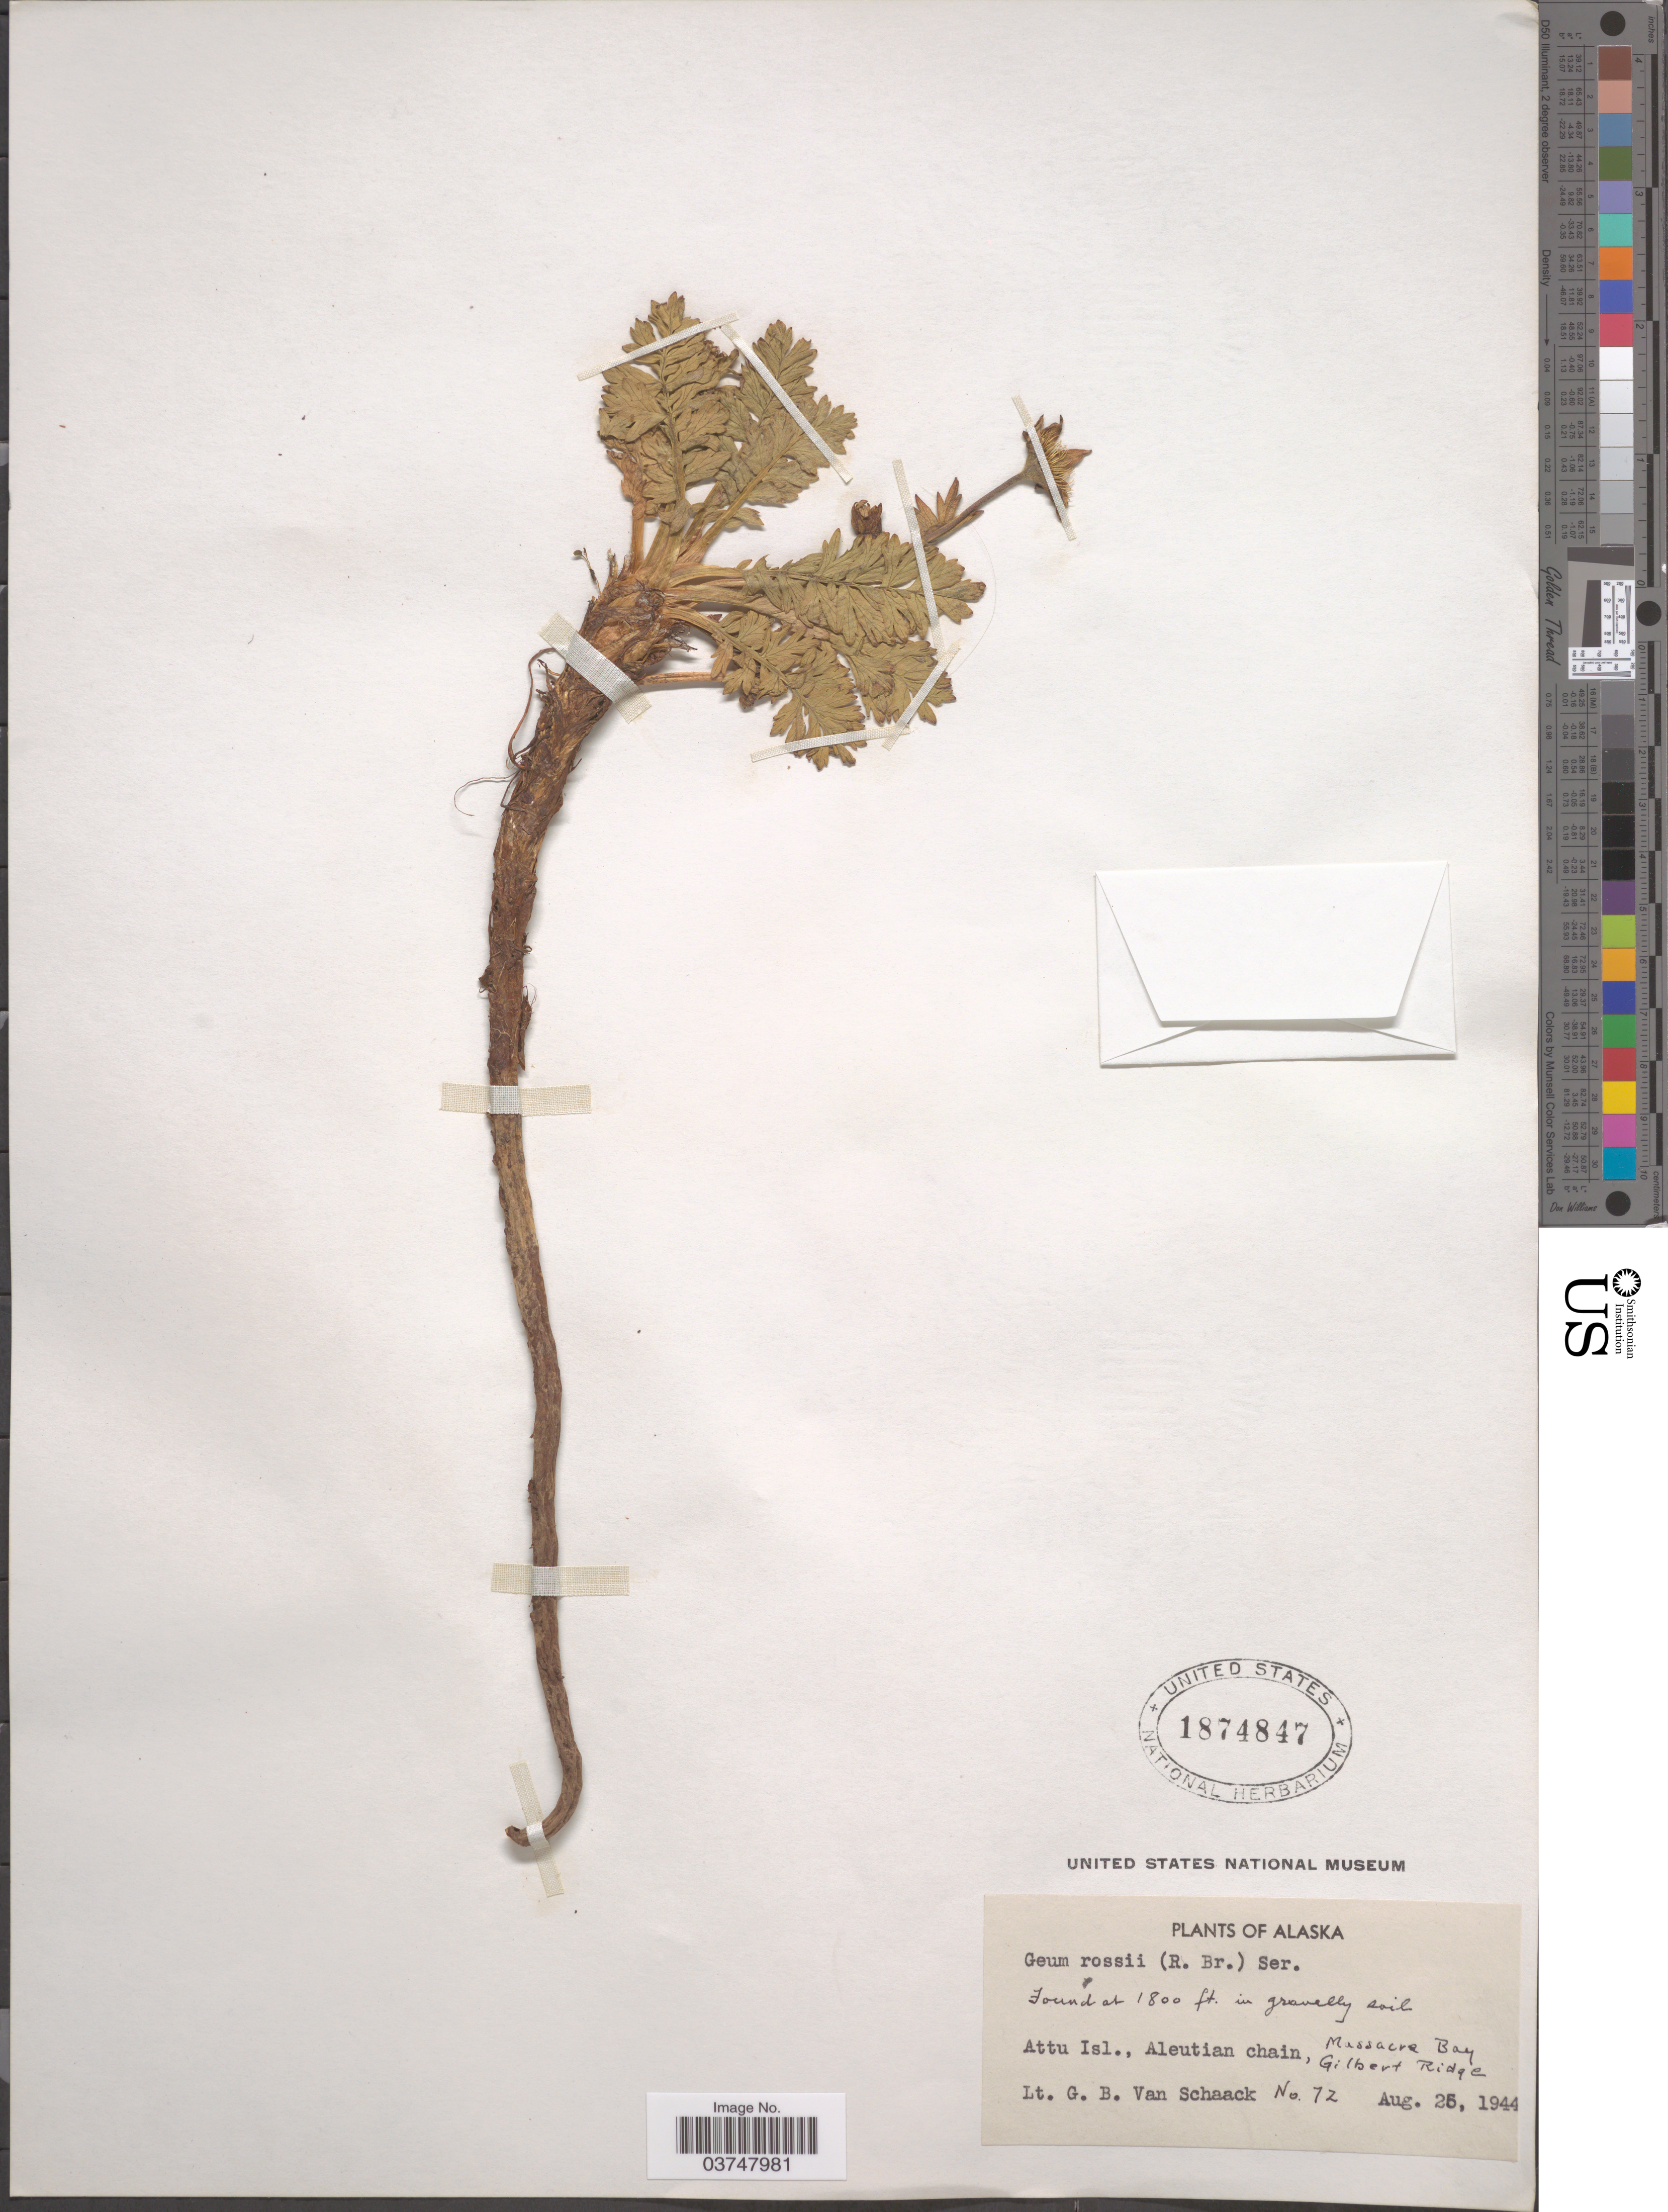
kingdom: Plantae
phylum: Tracheophyta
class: Magnoliopsida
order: Rosales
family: Rosaceae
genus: Geum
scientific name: Geum rossii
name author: (R. Br.) Ser.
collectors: G. Van Schaack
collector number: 72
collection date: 1944-08-25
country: United States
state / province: Alaska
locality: Attu Isl., Aleutian chain, Massacre Bay. Gilbert Ridge.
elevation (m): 549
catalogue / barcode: US 1874847